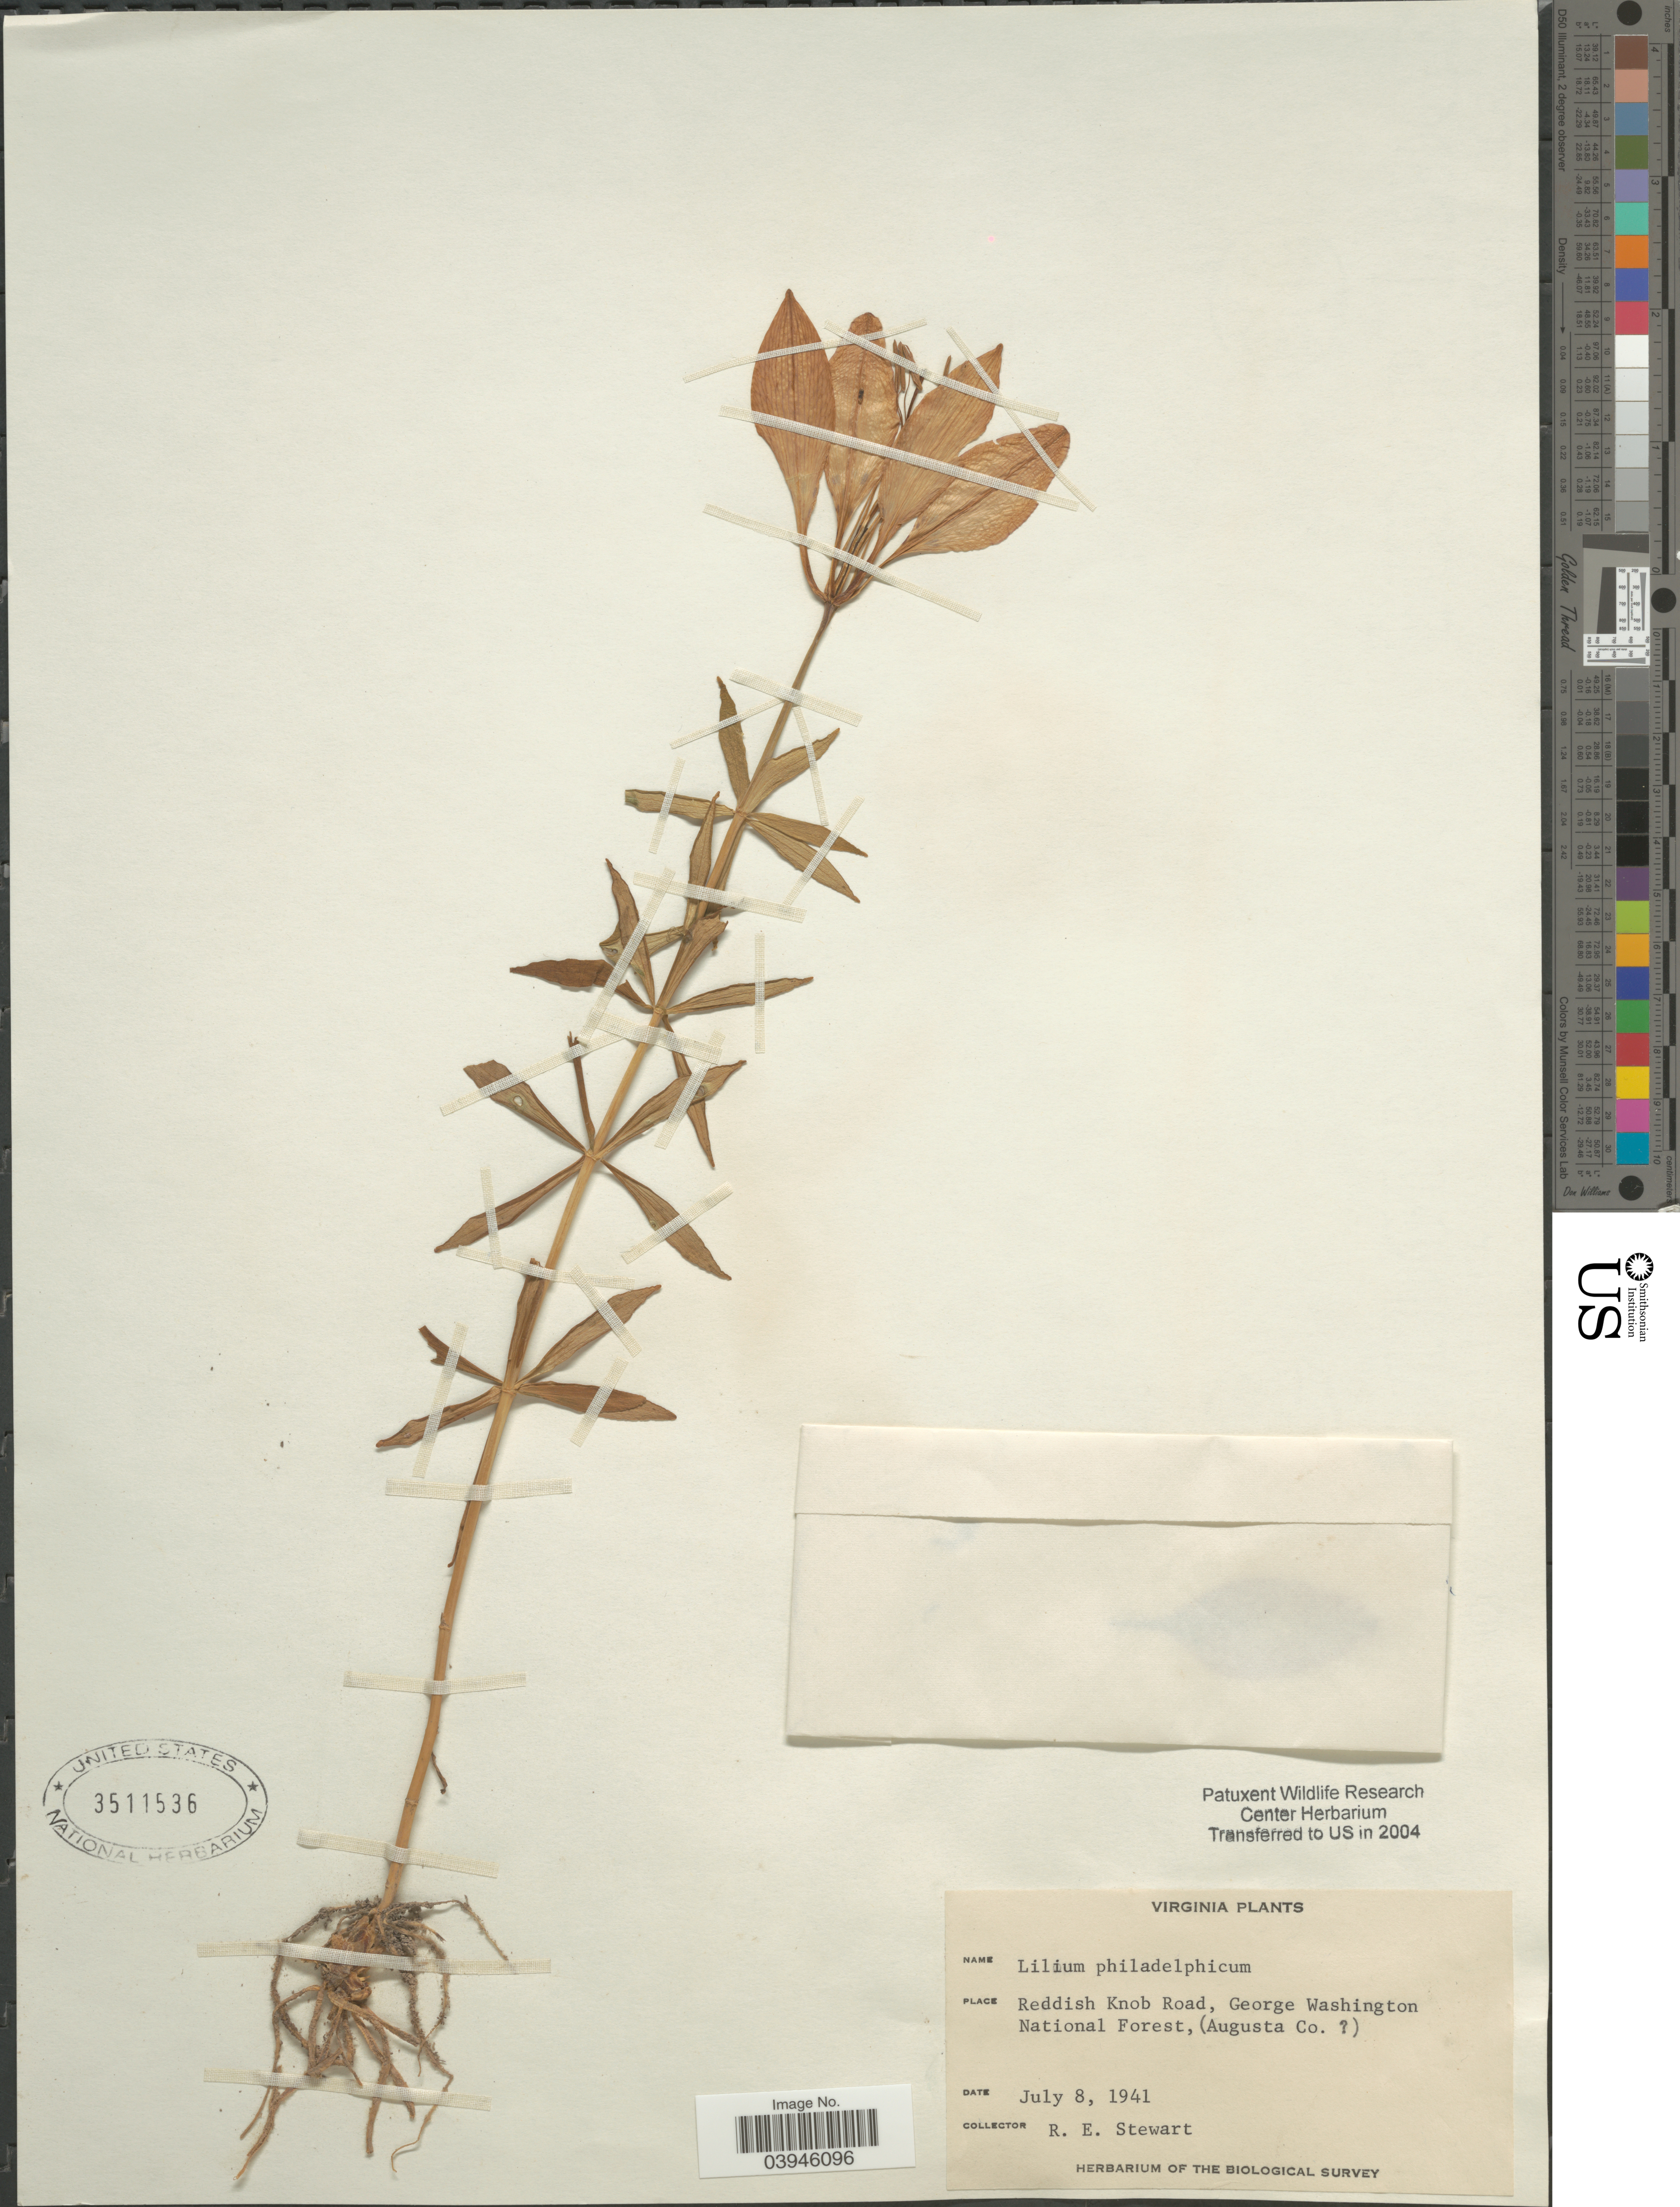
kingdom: Plantae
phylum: Tracheophyta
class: Liliopsida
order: Liliales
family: Liliaceae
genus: Lilium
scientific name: Lilium philadelphicum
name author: L.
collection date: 1941-07-08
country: United States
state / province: Virginia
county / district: Augusta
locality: Reddish Knob Road, George Washington National Forest, (Augusta Co. [unsure placement]).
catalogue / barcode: US 3511536